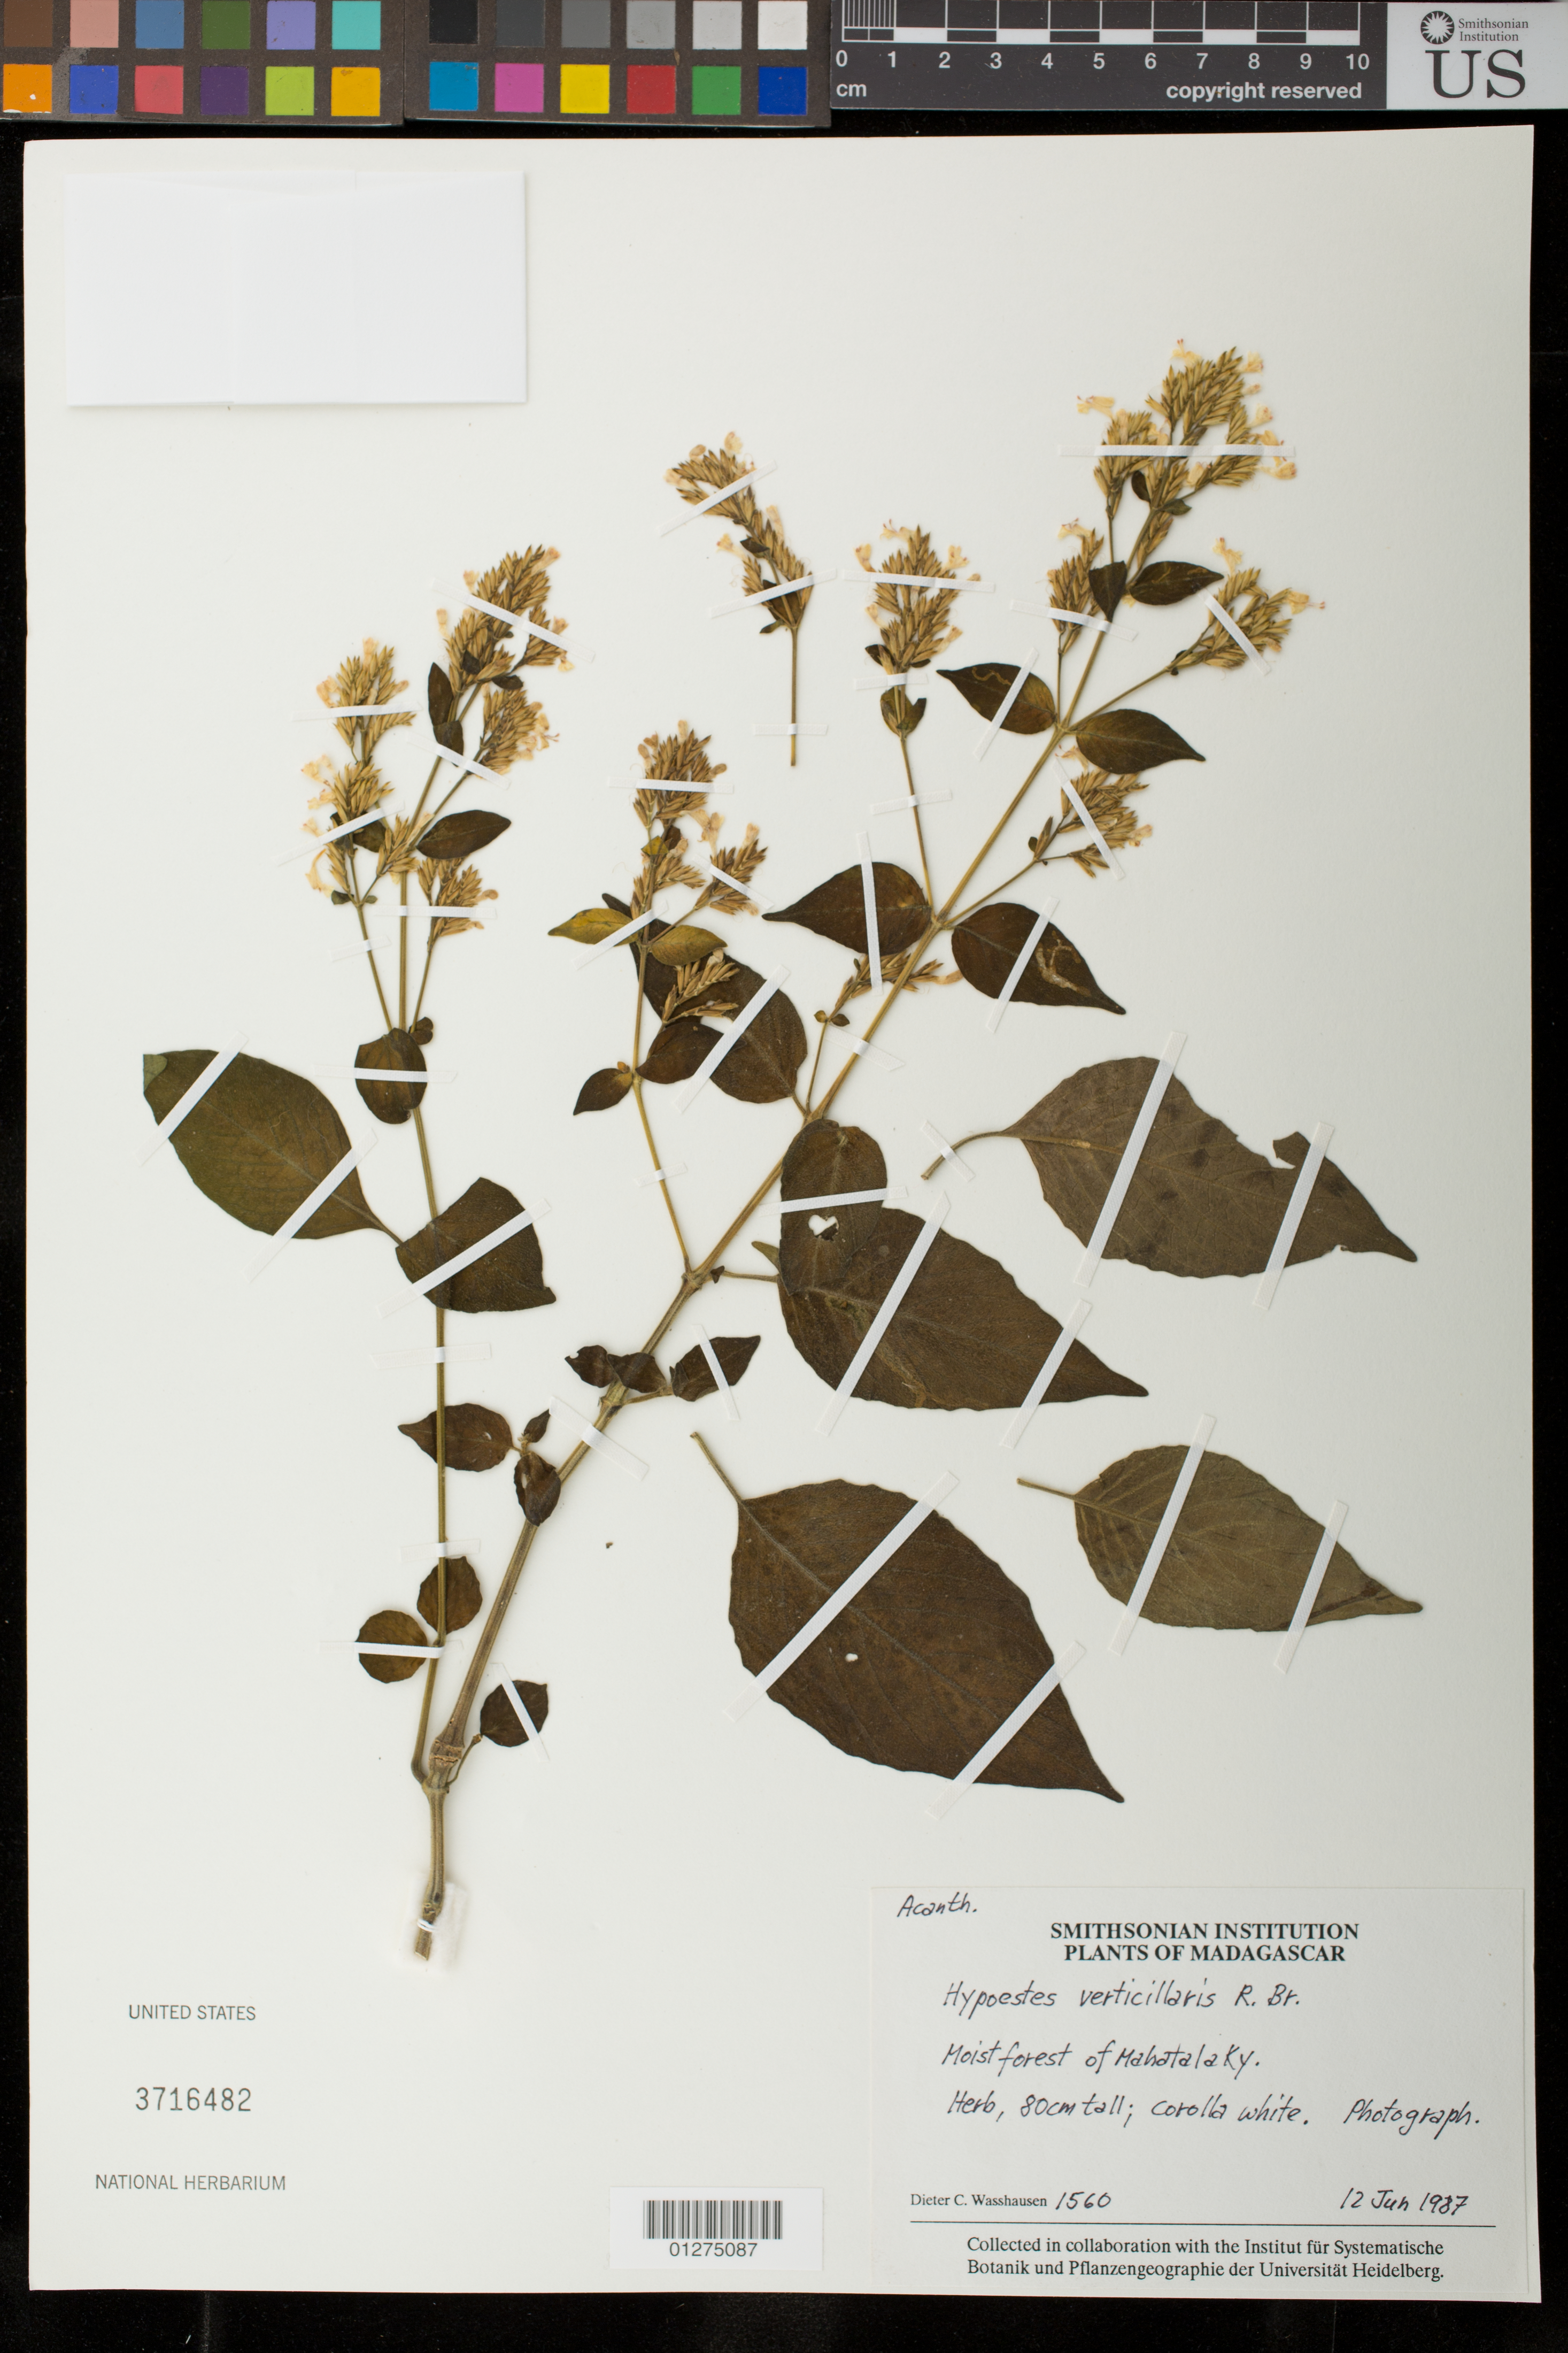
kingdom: Plantae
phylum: Tracheophyta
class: Magnoliopsida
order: Lamiales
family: Acanthaceae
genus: Hypoestes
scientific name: Hypoestes verticillaris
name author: (L. f.) Sol.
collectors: D. C. Wasshausen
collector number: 1560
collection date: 1987-06-12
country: Madagascar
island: Madagascar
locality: Mahatalaky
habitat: moist forest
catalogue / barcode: US 3716482